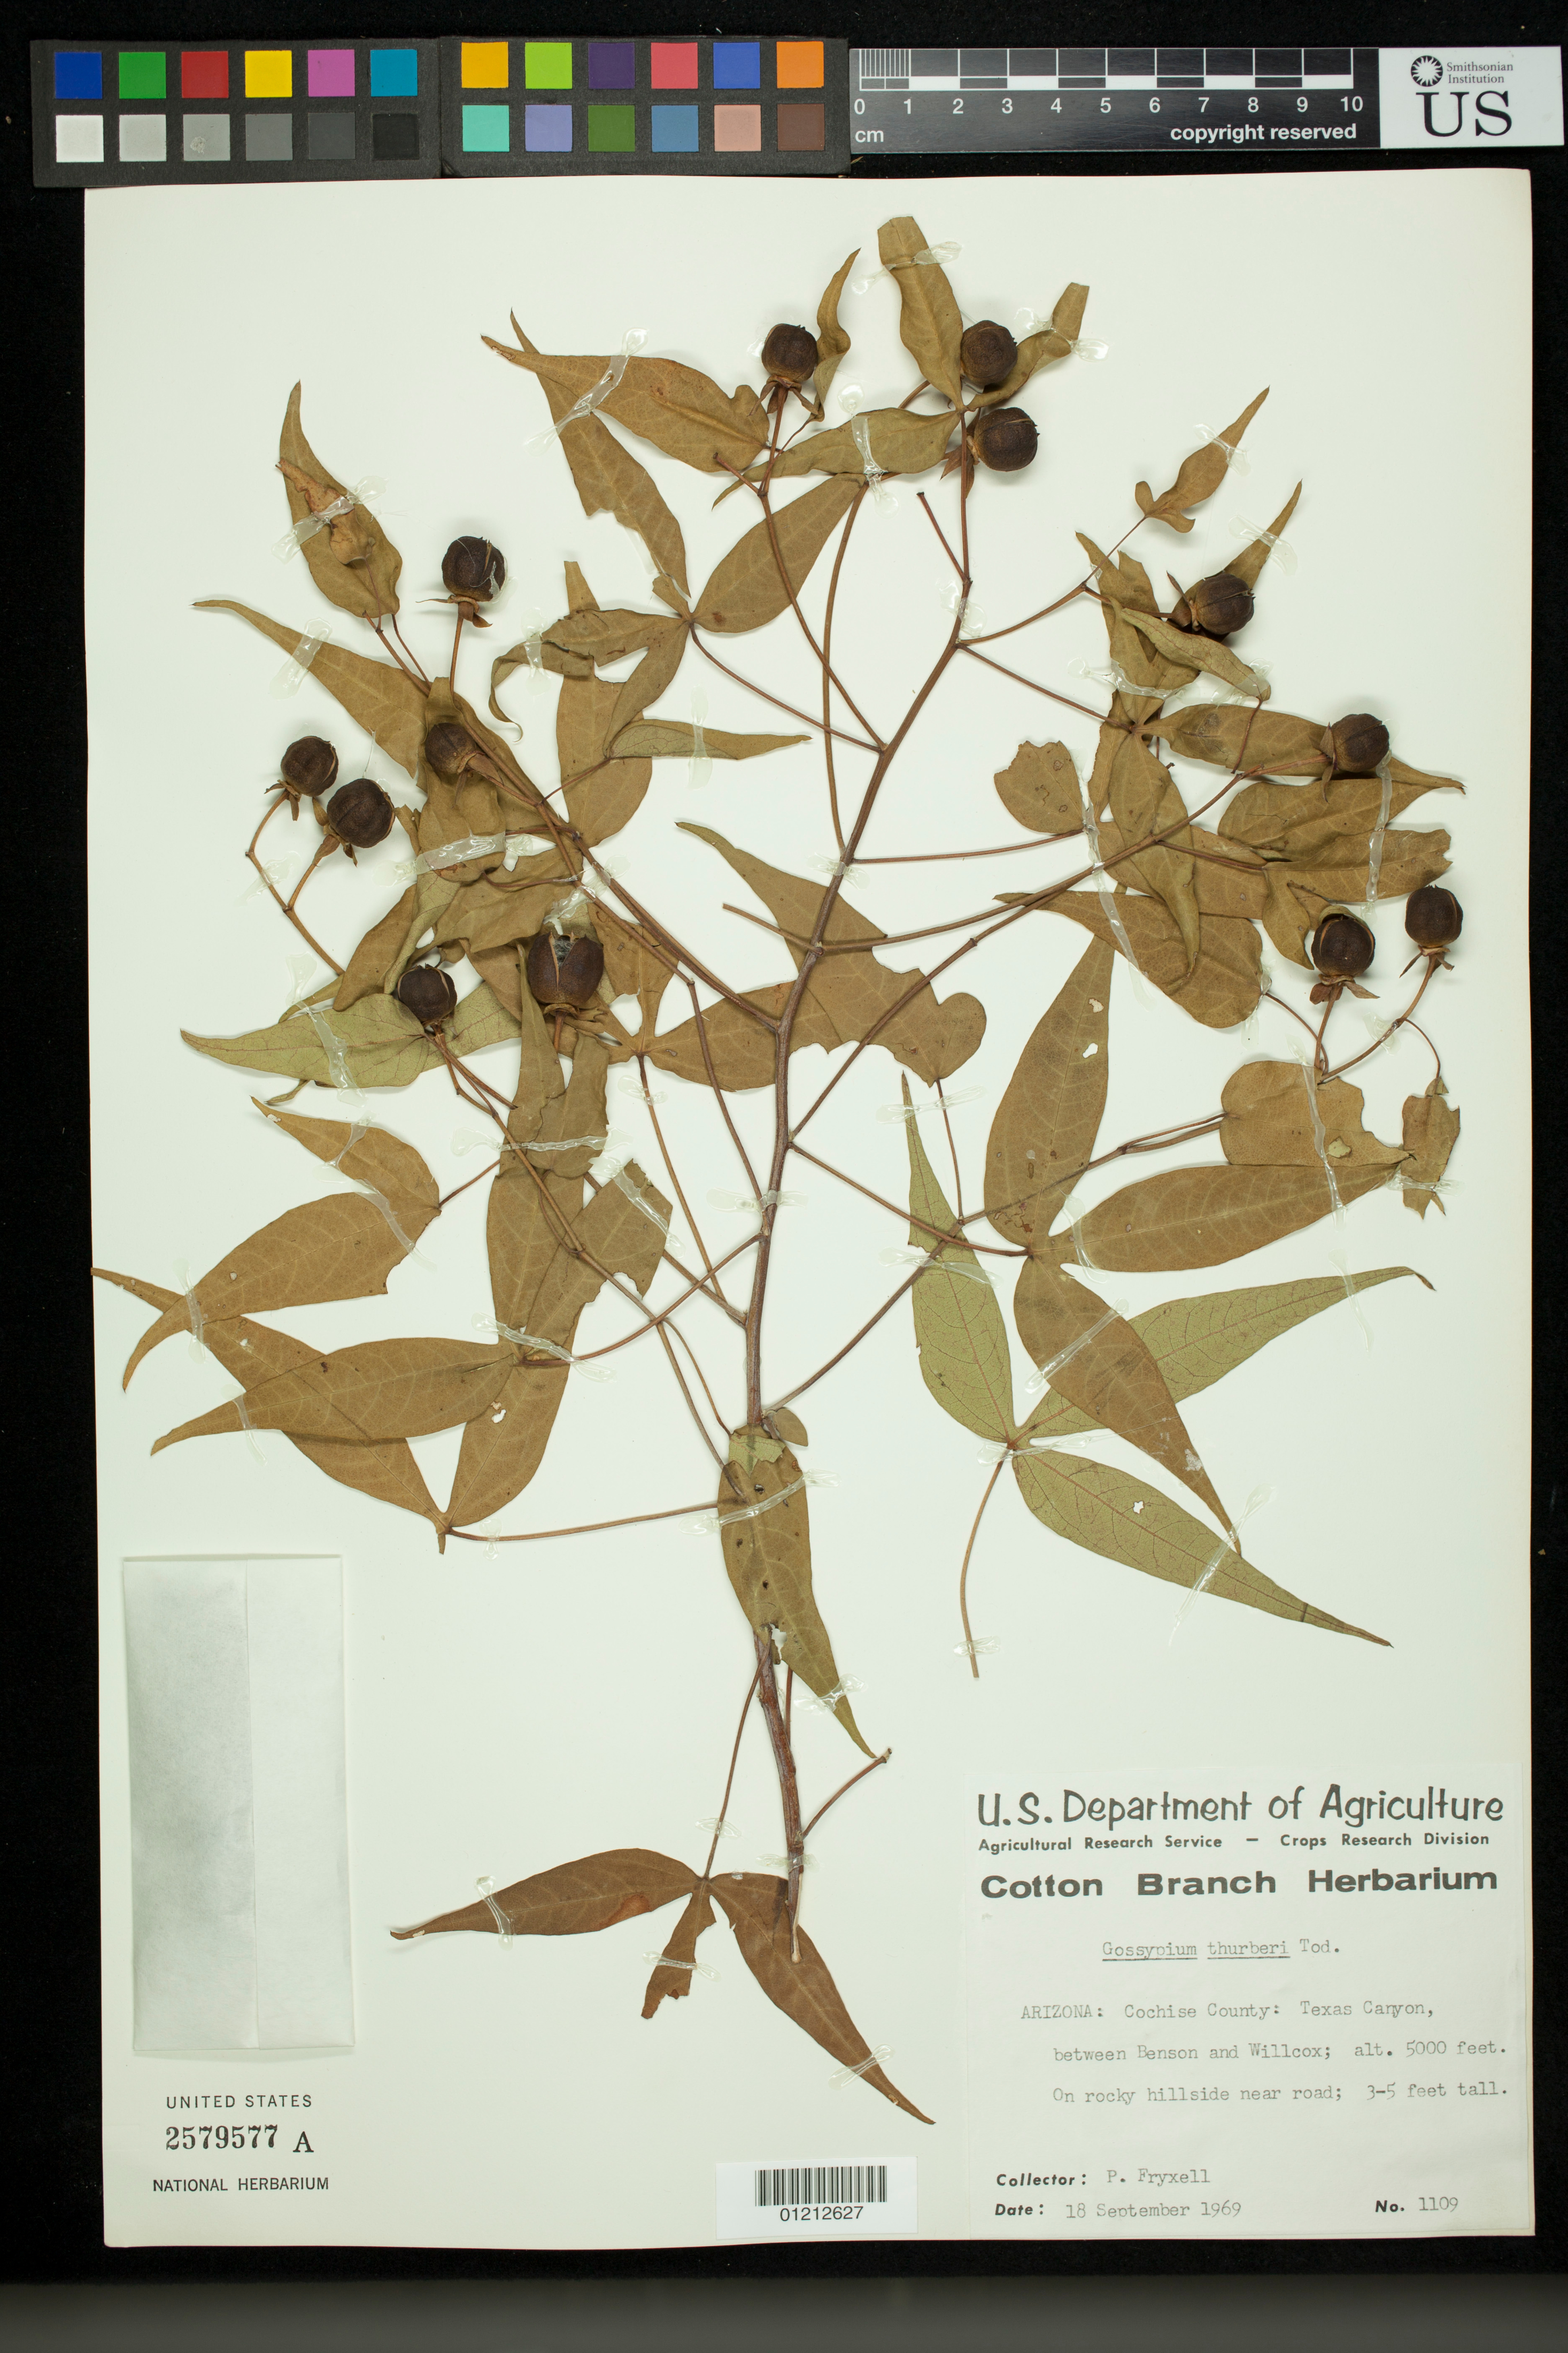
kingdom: Plantae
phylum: Tracheophyta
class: Magnoliopsida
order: Malvales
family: Malvaceae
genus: Gossypium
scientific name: Gossypium thurberi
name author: Tod.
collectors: P. A. Fryxell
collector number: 1109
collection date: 1969-09-18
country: United States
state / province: Arizona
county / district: Cochise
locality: Texas Canyon, Between Benson and Wilcox. On rocky hillside near road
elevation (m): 1524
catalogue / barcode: US 2579577A